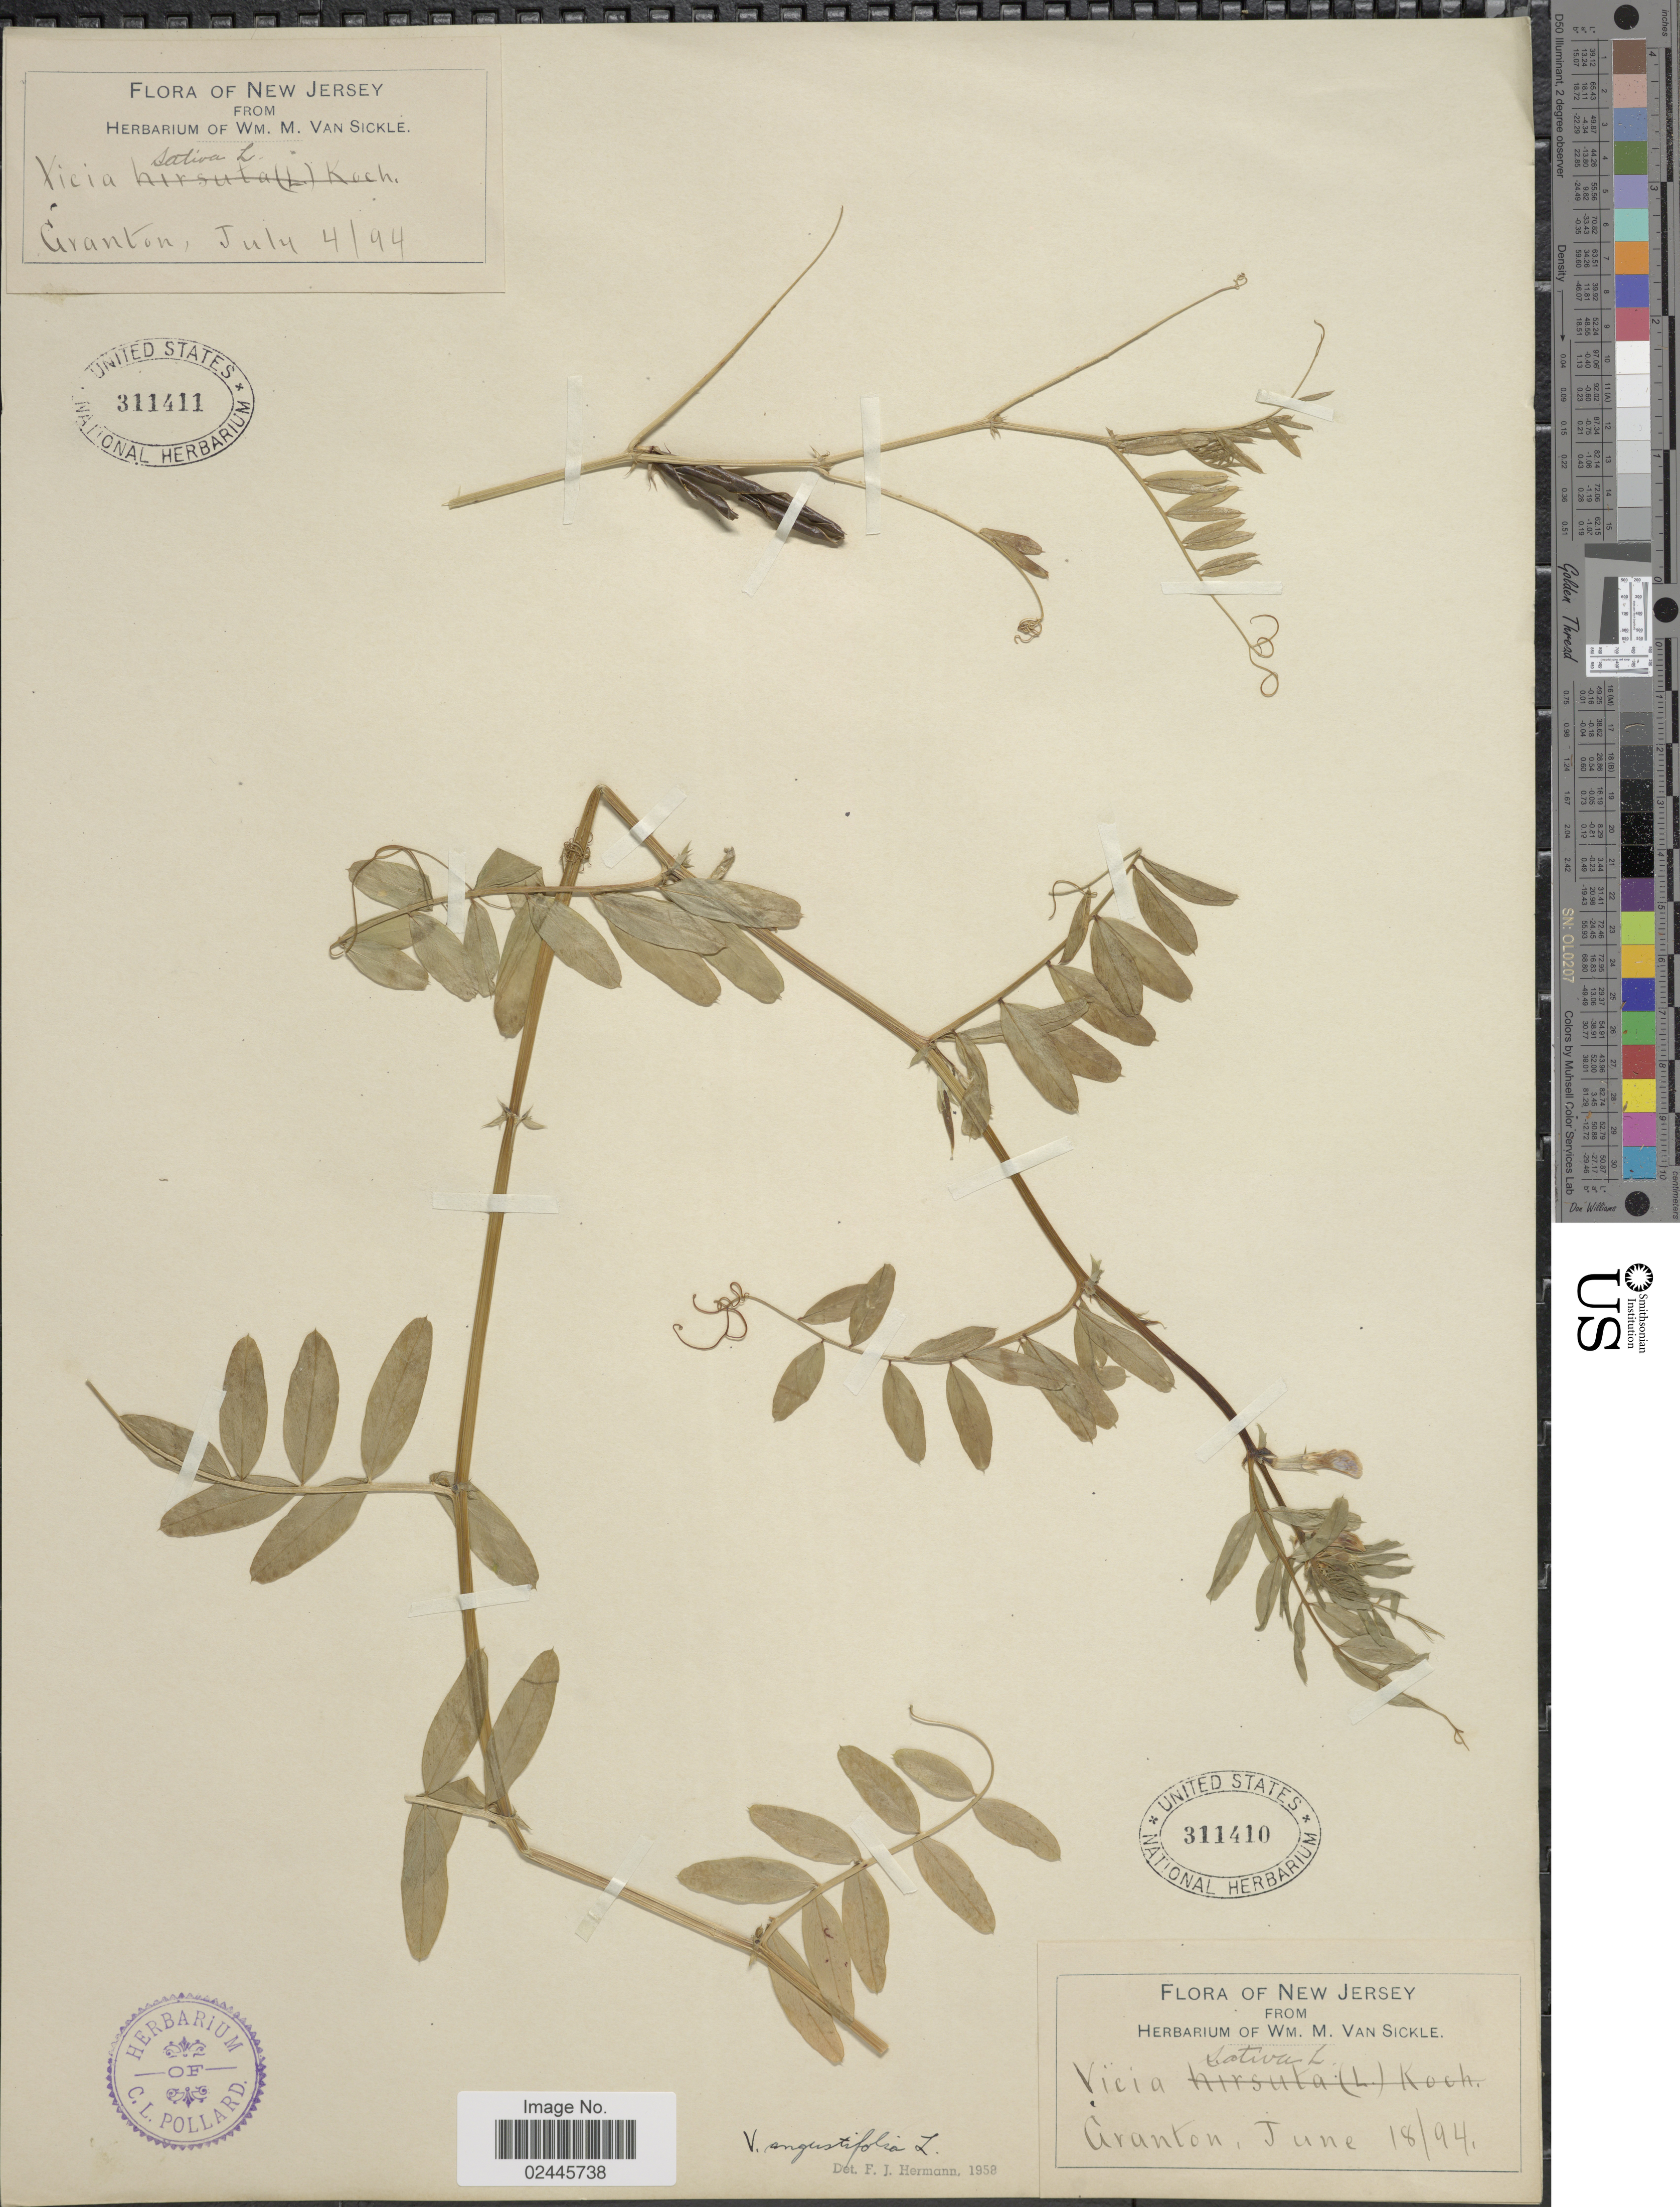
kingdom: Plantae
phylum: Tracheophyta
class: Magnoliopsida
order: Fabales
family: Fabaceae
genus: Vicia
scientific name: Vicia angustifolia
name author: L.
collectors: ex herb. Wm. M. Van Sickle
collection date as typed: Transcribed d/m/y: 4/7/94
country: United States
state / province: New Jersey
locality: Granton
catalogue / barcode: US 311411